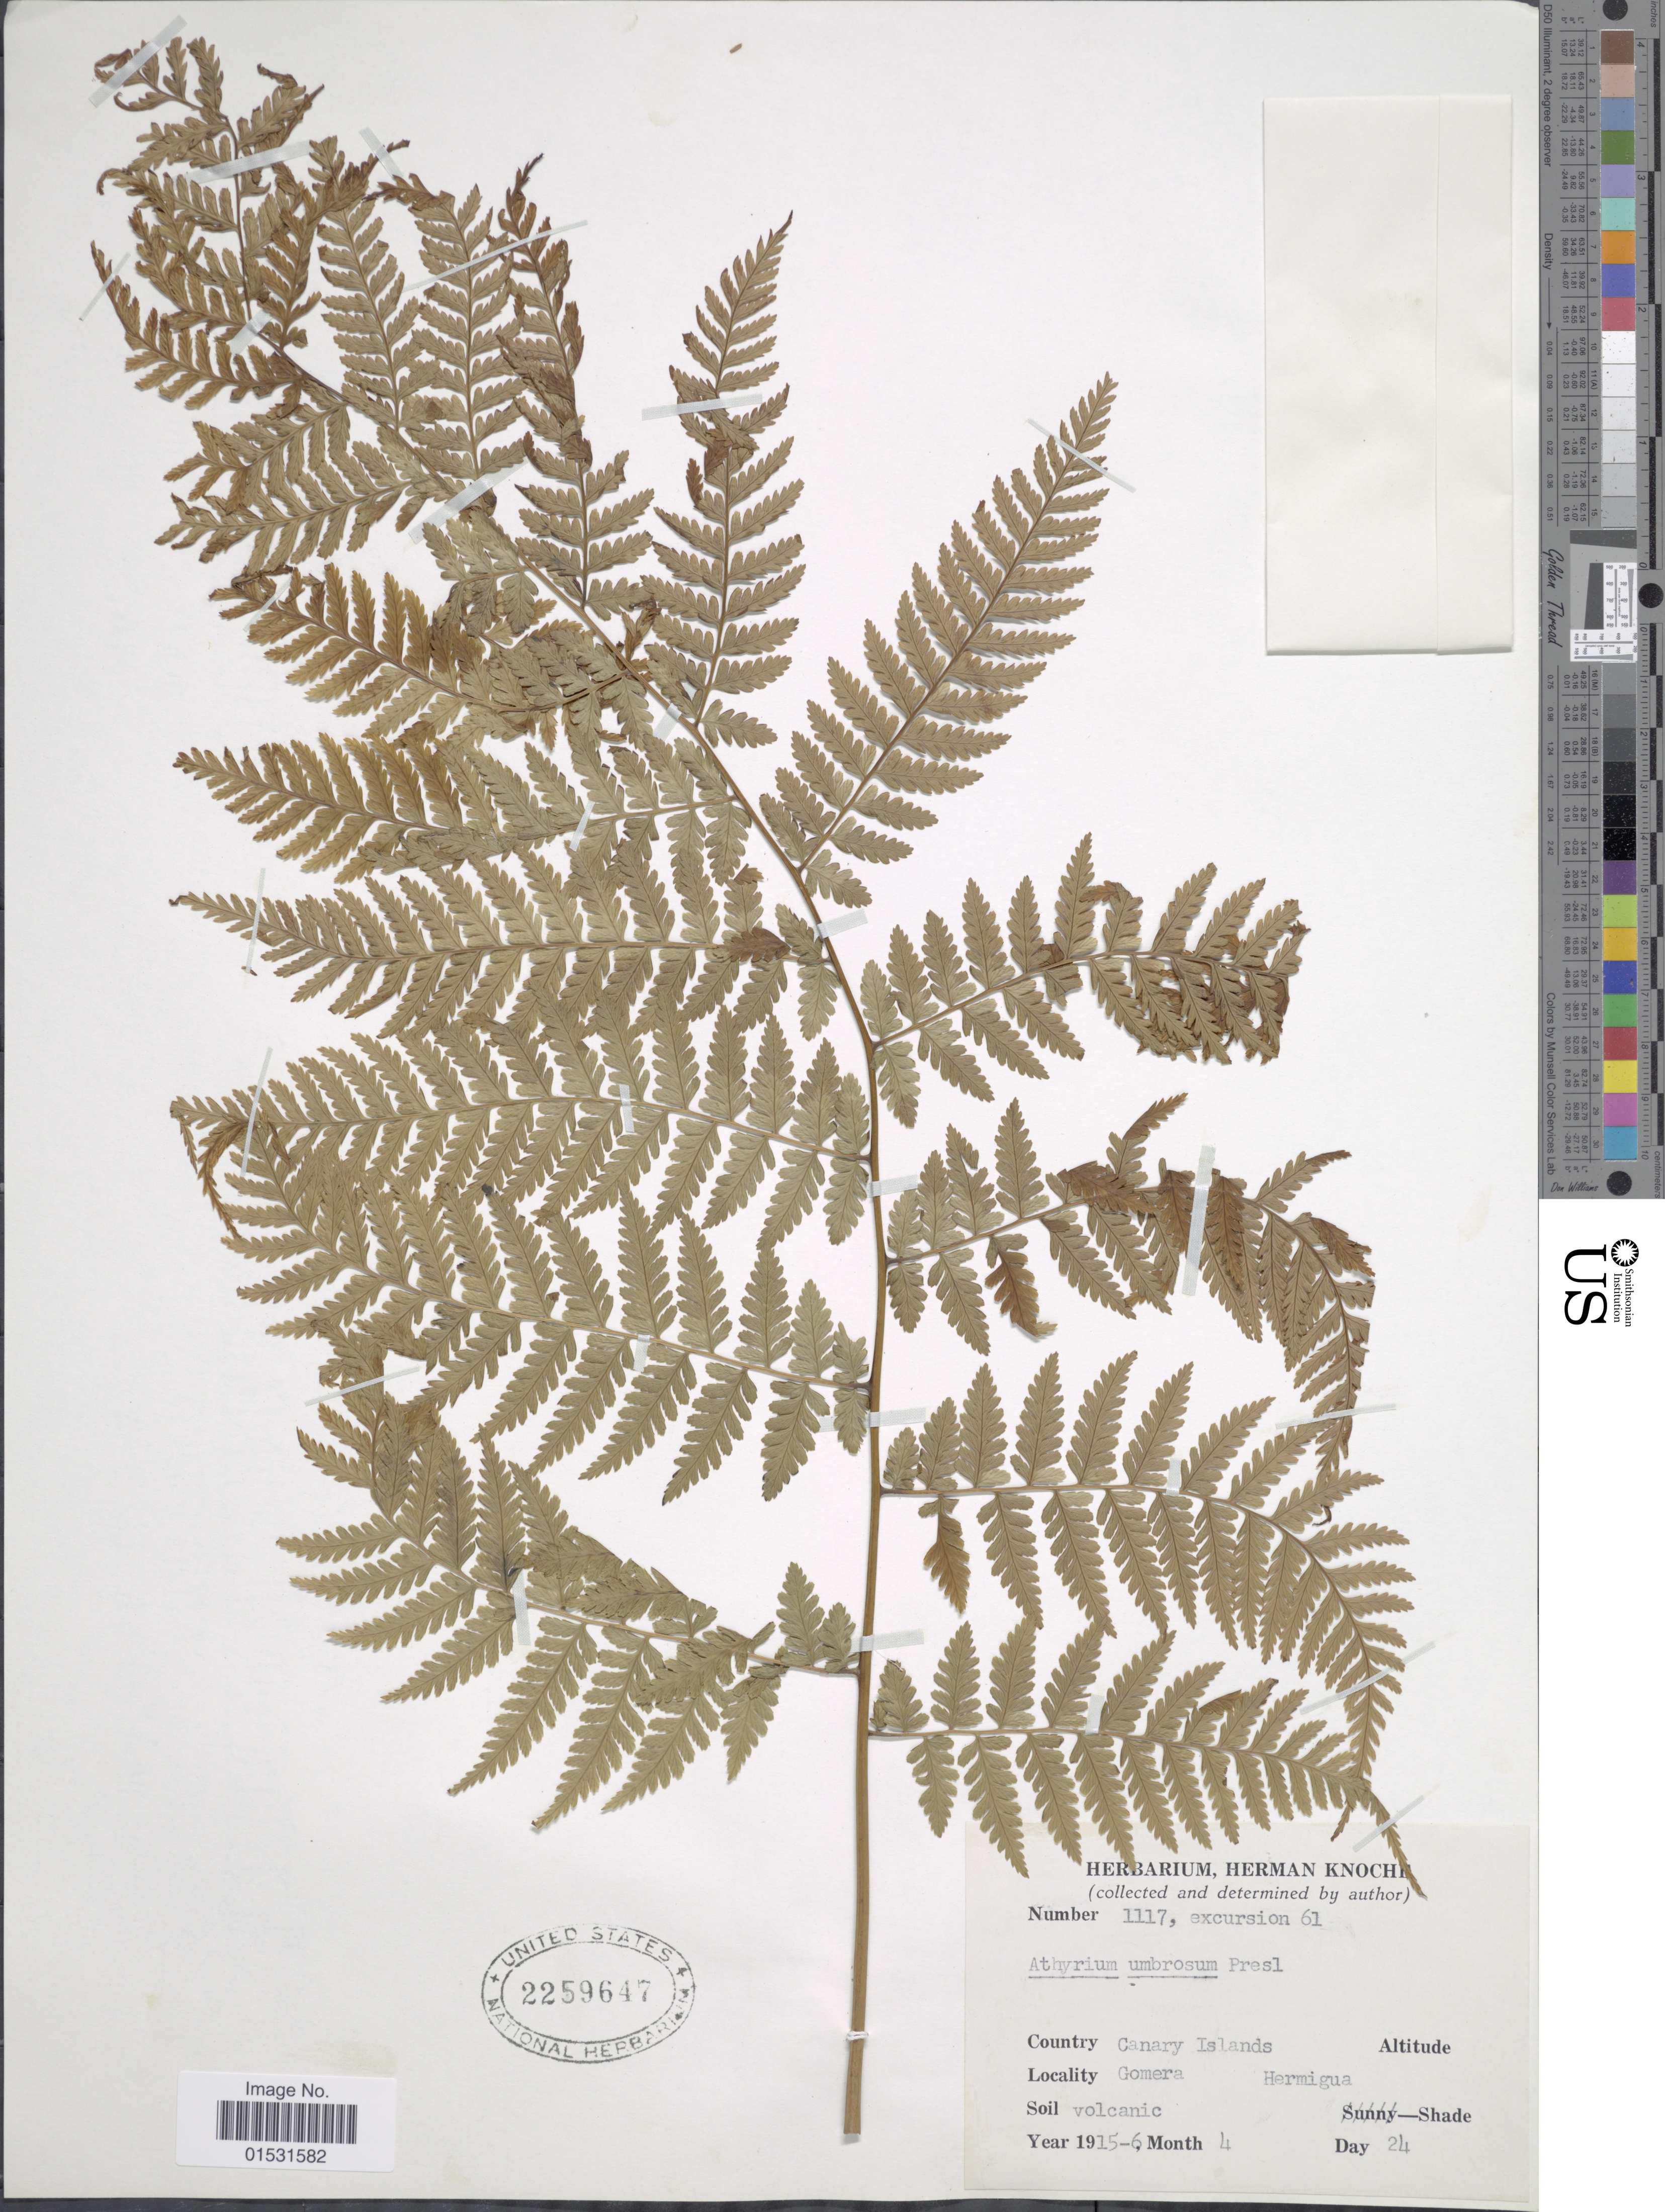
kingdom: Plantae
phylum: Tracheophyta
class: Polypodiopsida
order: Polypodiales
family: Athyriaceae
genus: Athyrium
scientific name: Athyrium umbrosum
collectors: ex herb. Herman Knoche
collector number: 1117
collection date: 1915-04-24/1916-04-24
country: Spain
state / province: Canarias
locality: Canary Islands. Gomera Hermigua.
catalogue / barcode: US 2259647